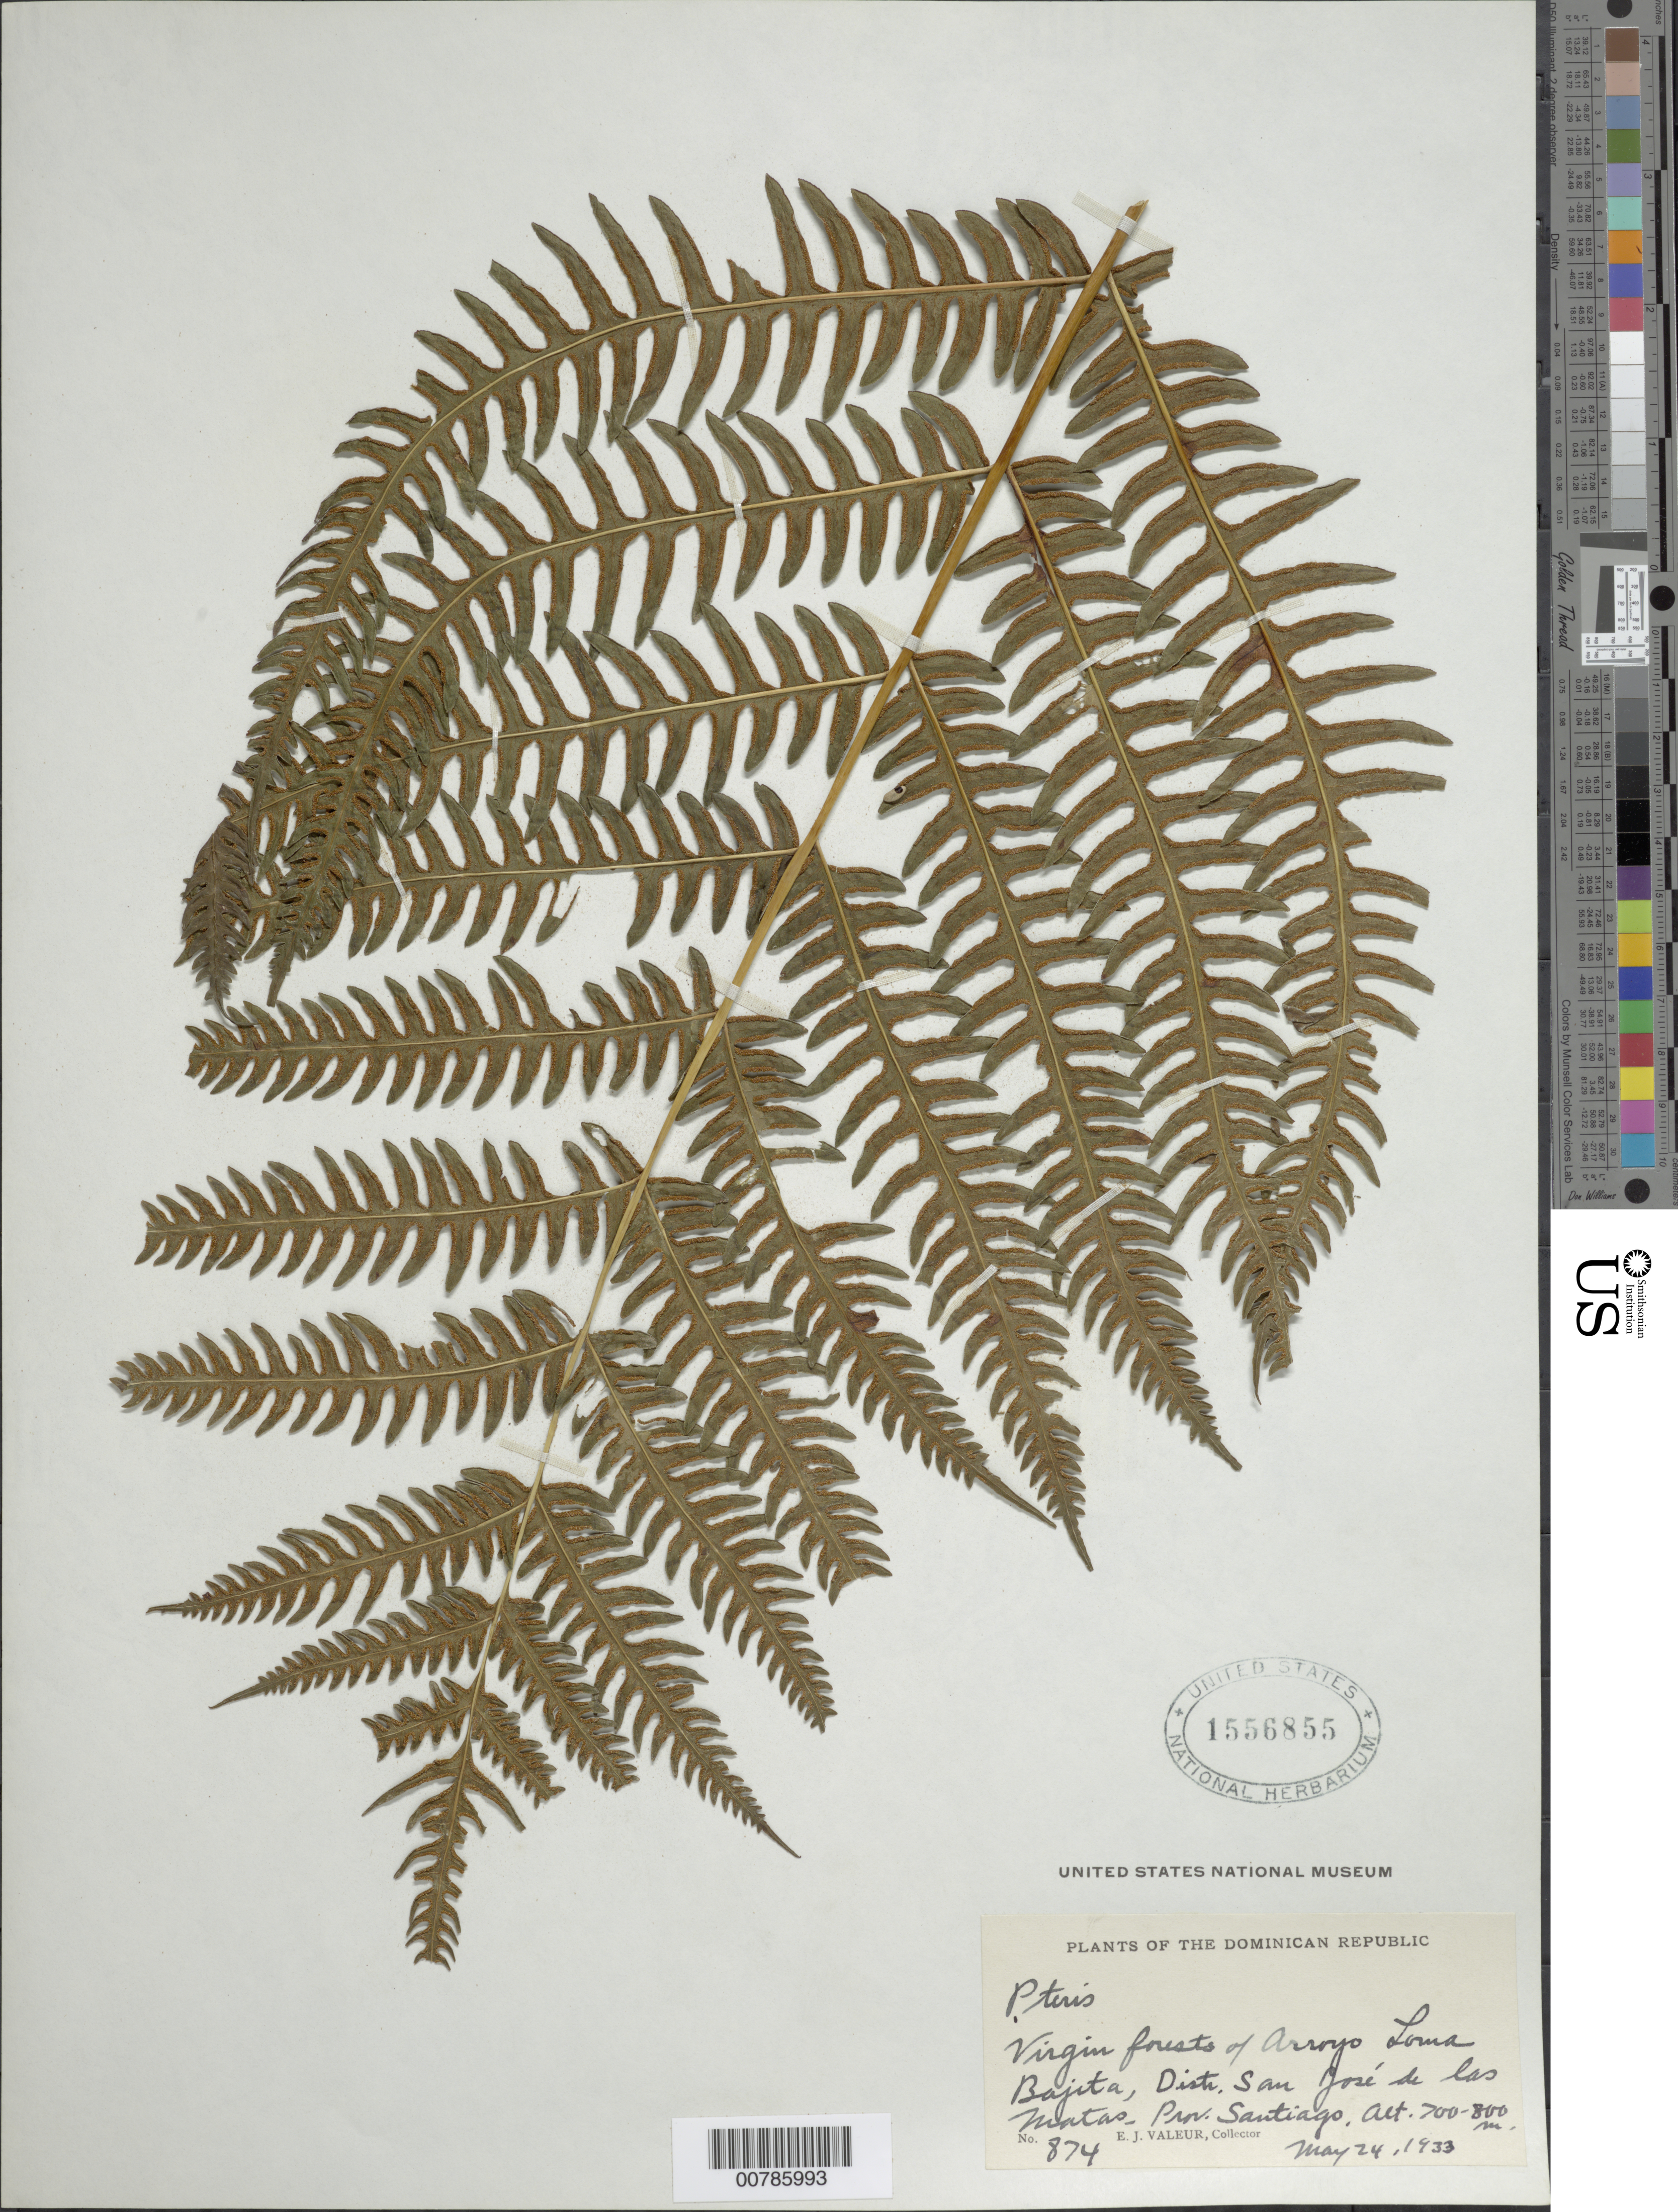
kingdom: Plantae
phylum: Tracheophyta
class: Polypodiopsida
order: Polypodiales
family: Pteridaceae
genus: Pteris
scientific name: Pteris podophylla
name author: Sw.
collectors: E. Valeur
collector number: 874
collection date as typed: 24 May 1933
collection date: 1933-05-24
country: Dominican Republic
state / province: Santiago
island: Hispaniola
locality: Dist. San José de las Matas, Arroyo Loma Bajita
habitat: Virgin forest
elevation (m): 700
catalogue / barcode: US 1556855